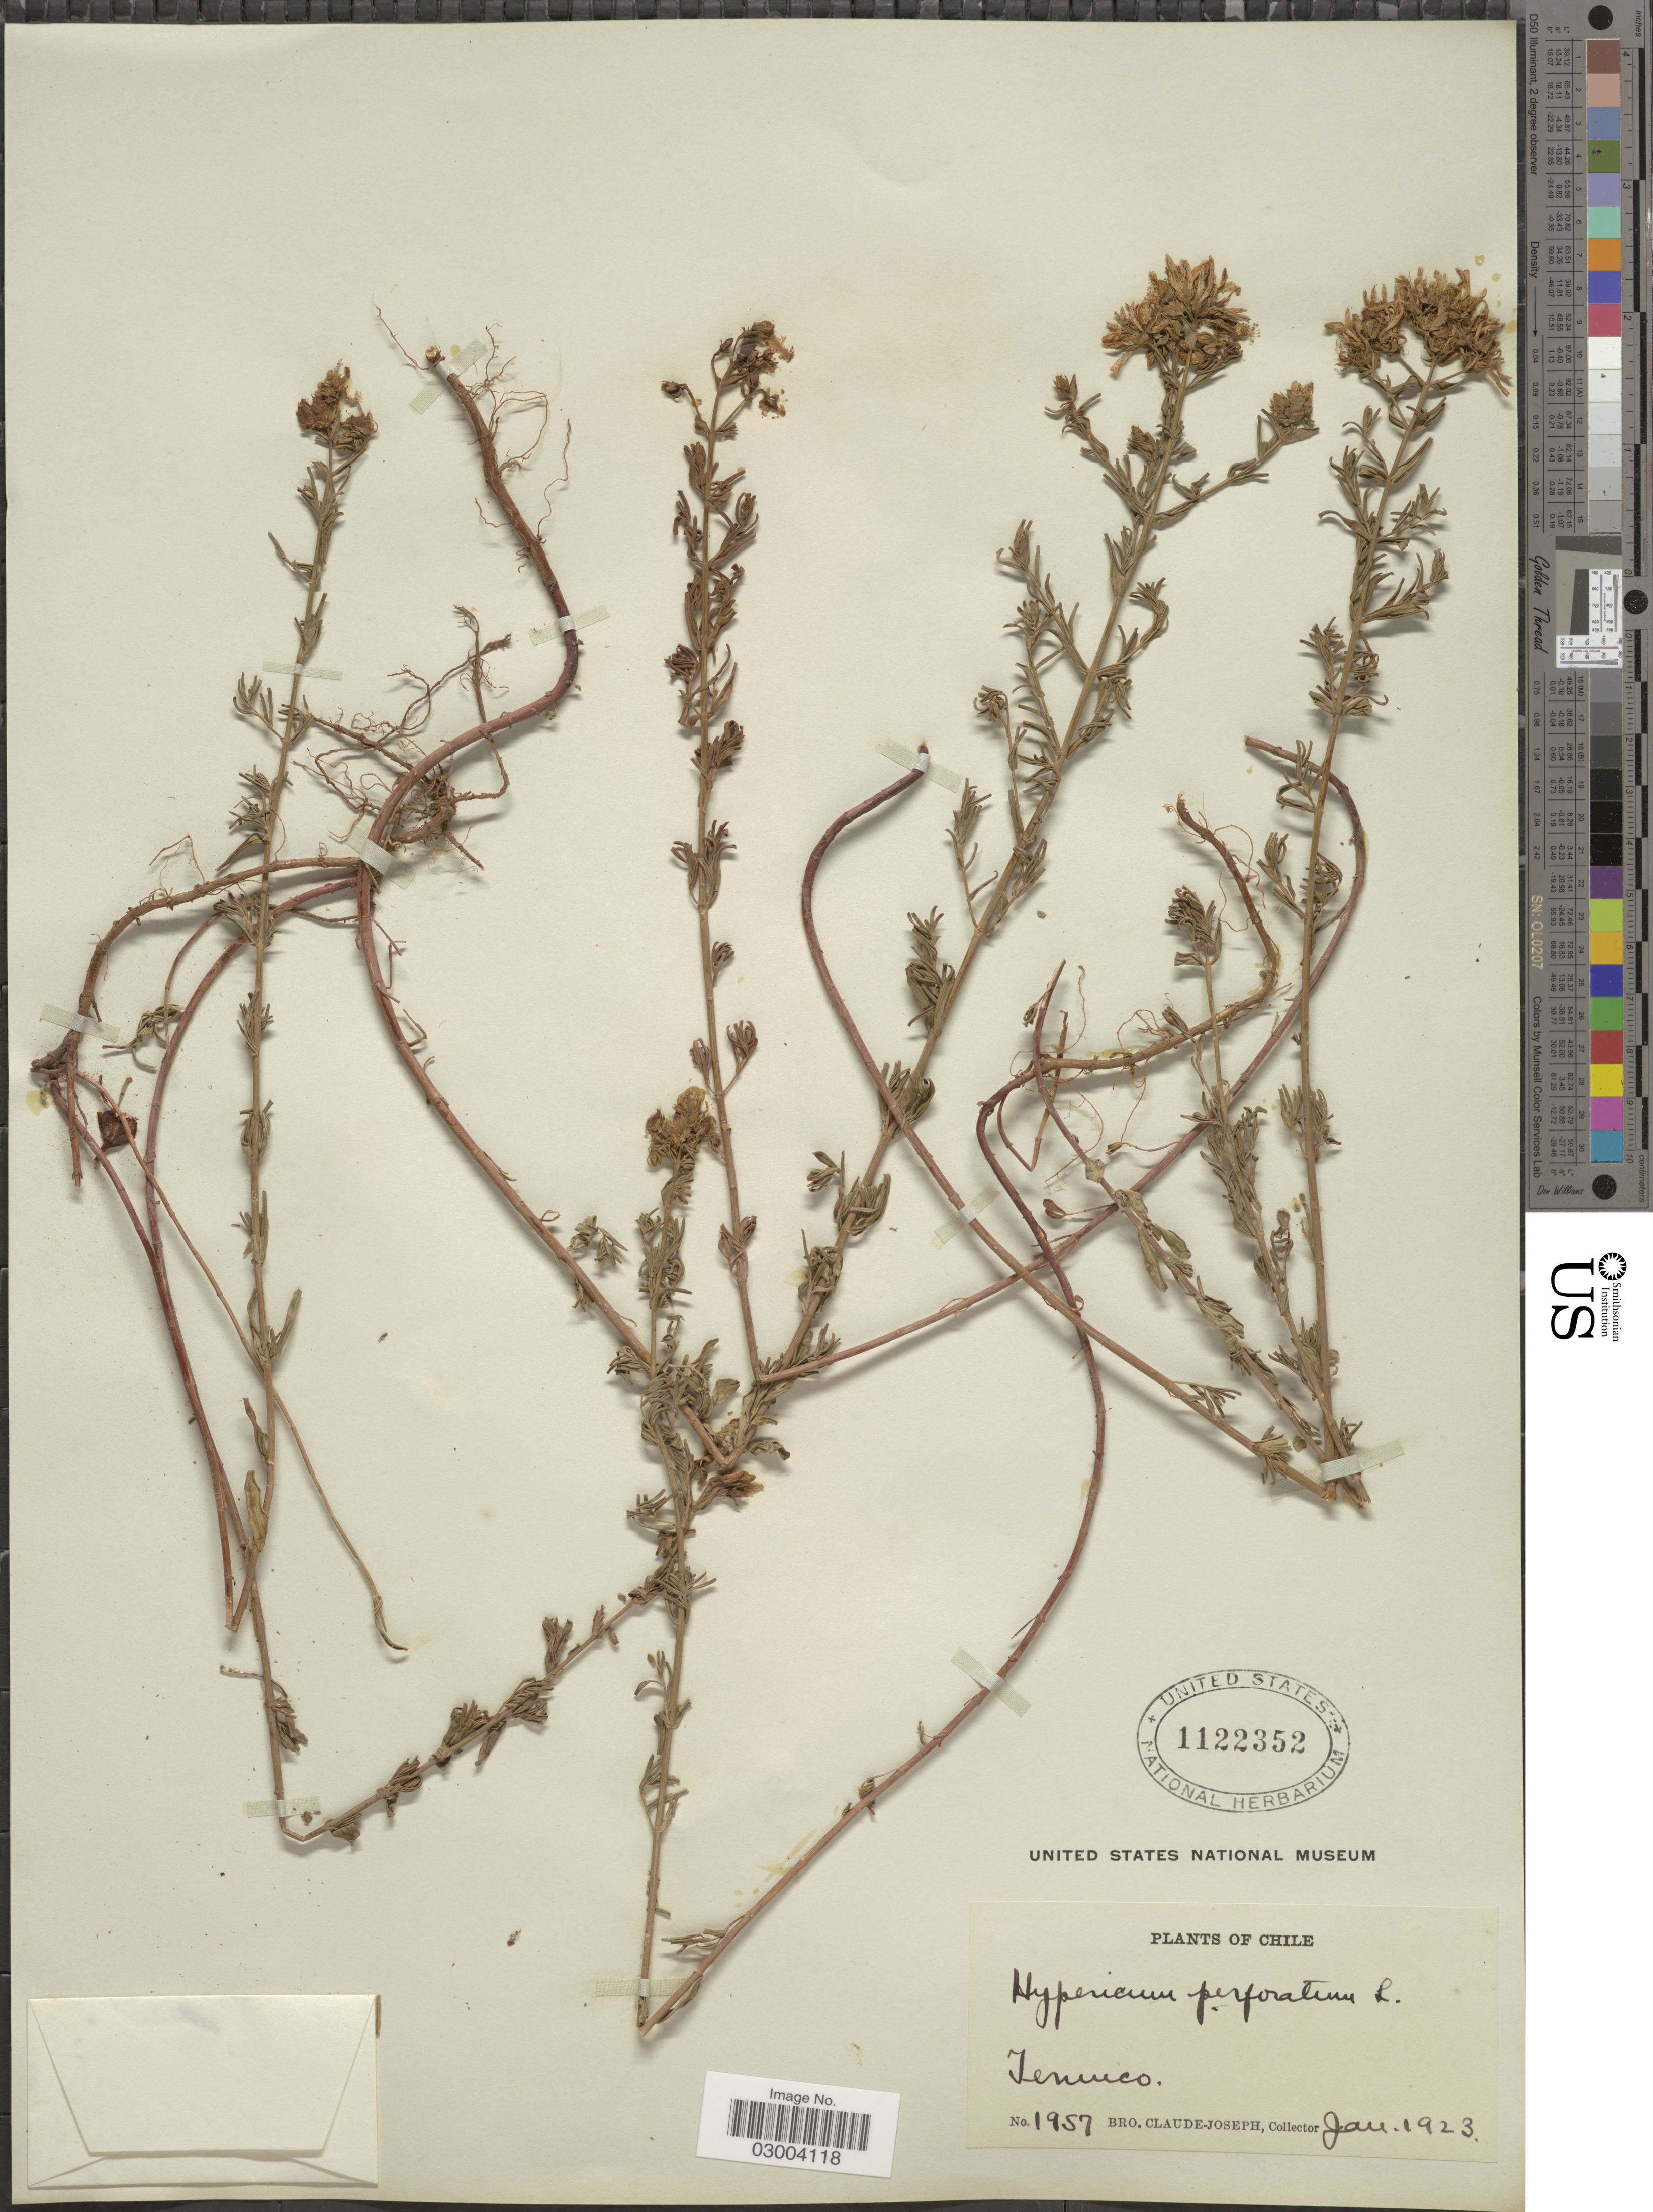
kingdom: Plantae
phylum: Tracheophyta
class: Magnoliopsida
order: Malpighiales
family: Hypericaceae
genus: Hypericum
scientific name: Hypericum perforatum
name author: L.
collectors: Bro. Claude-Joseph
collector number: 1957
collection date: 1923-01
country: Chile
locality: Tenuico.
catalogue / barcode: US 1122352